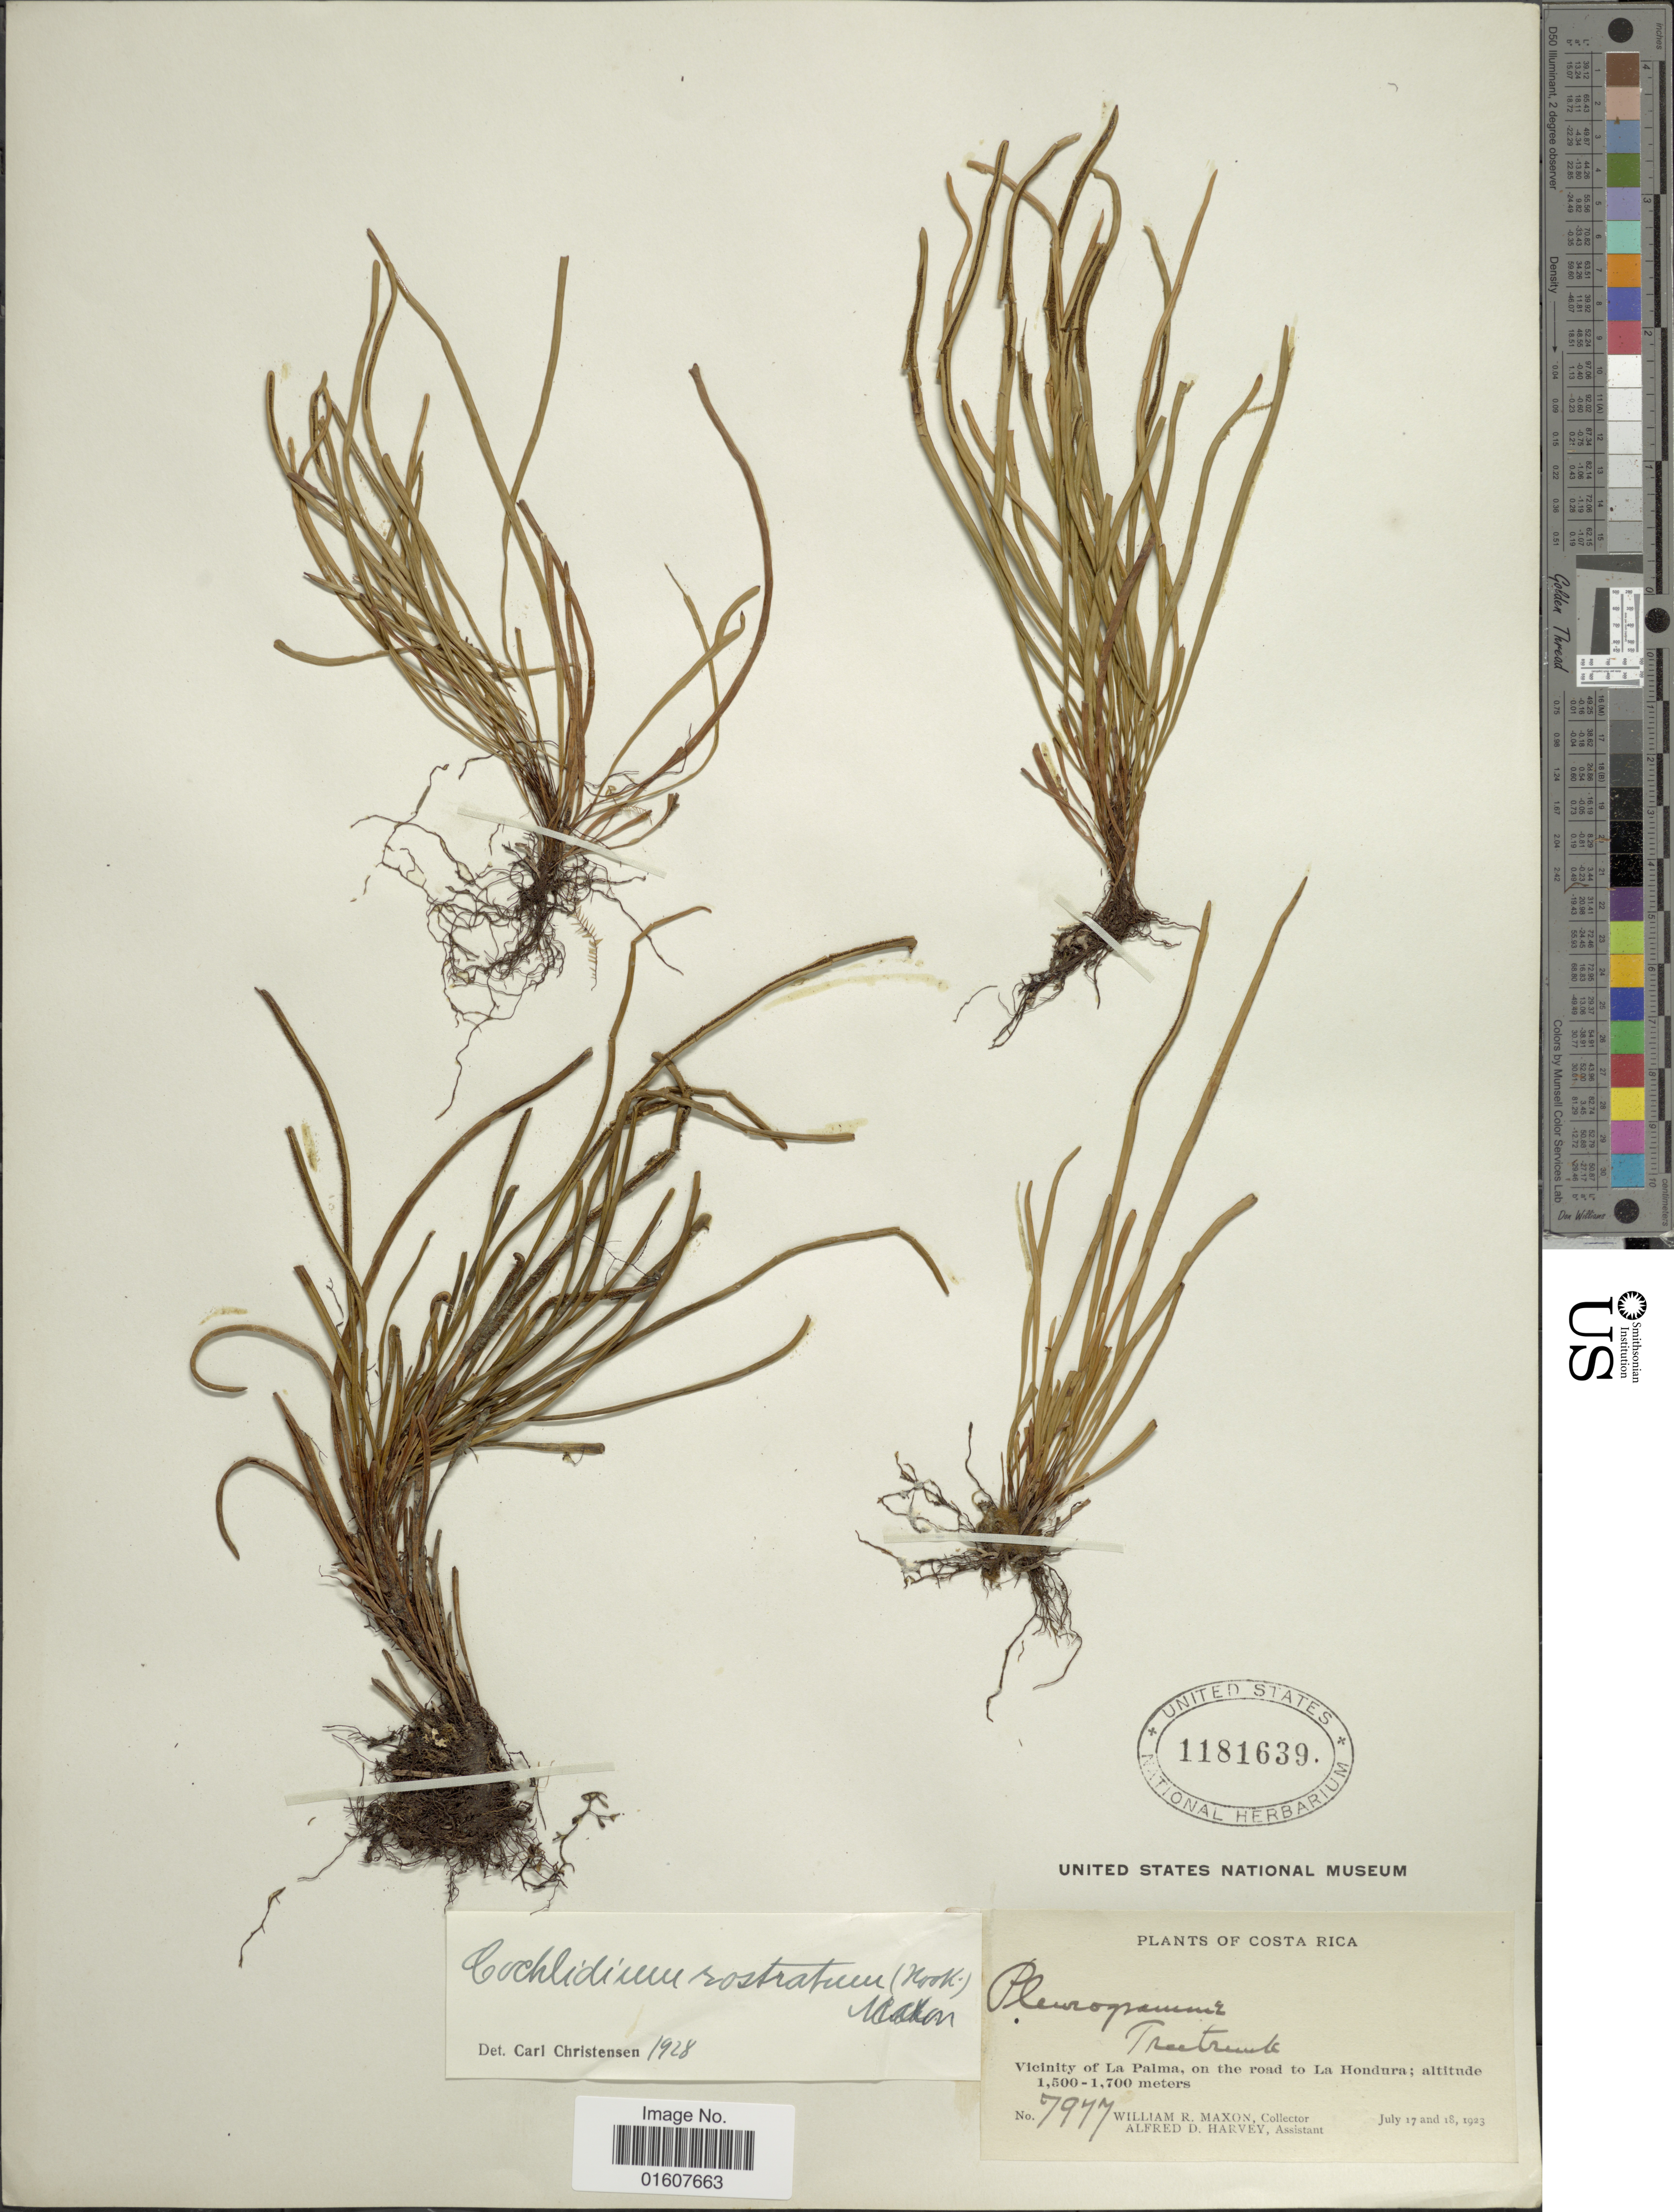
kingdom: Plantae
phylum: Tracheophyta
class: Polypodiopsida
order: Polypodiales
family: Polypodiaceae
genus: Cochlidium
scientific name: Cochlidium rostratum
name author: (Hook.) Maxon ex C. Chr.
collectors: W. R. Maxon & A. D. Harvey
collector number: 7977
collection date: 1923-07-17/1923-07-18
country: Costa Rica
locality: Vicinity of La Palma, on the road to La Hondura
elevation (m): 1500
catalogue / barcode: US 1181639